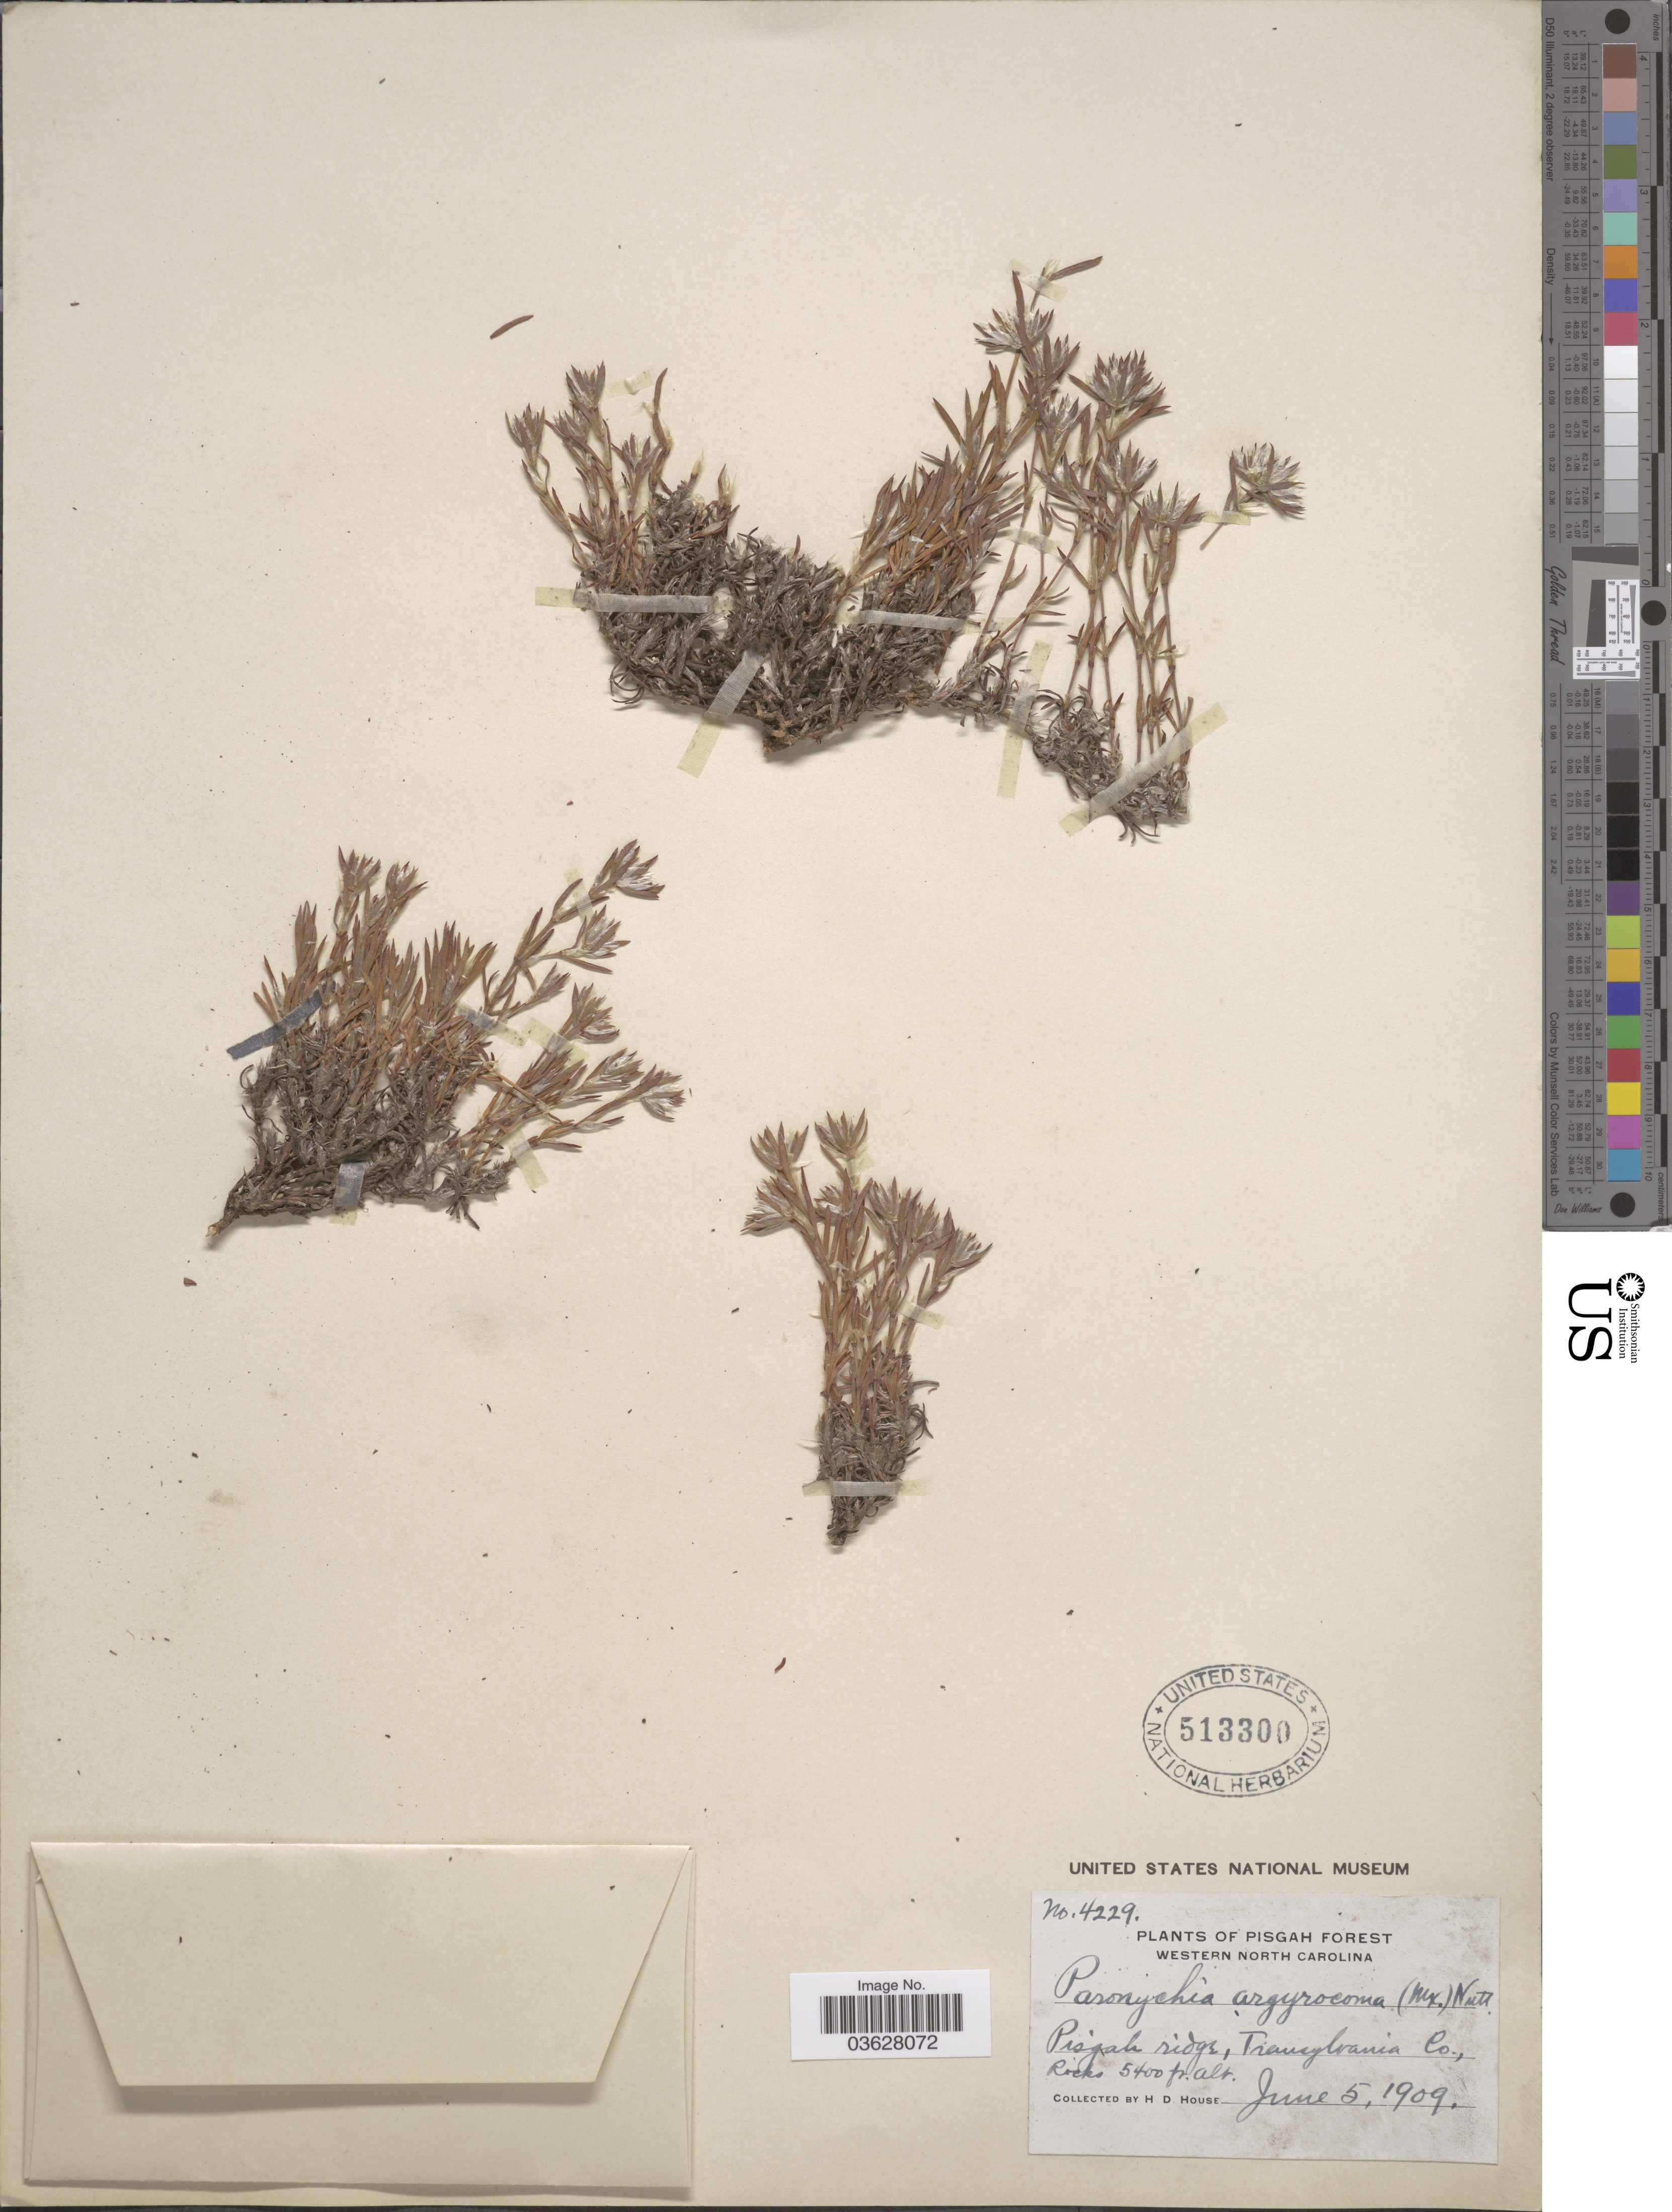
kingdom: Plantae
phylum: Tracheophyta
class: Magnoliopsida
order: Caryophyllales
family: Caryophyllaceae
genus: Paronychia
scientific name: Paronychia argyrocoma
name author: (Michx.) Nutt.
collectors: H. D. House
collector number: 4229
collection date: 1909-06-05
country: United States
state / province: North Carolina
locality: Pisgah Forest. Western North Carolina. Pisgah ridge, Transylvania Co.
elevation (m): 1646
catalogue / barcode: US 513300